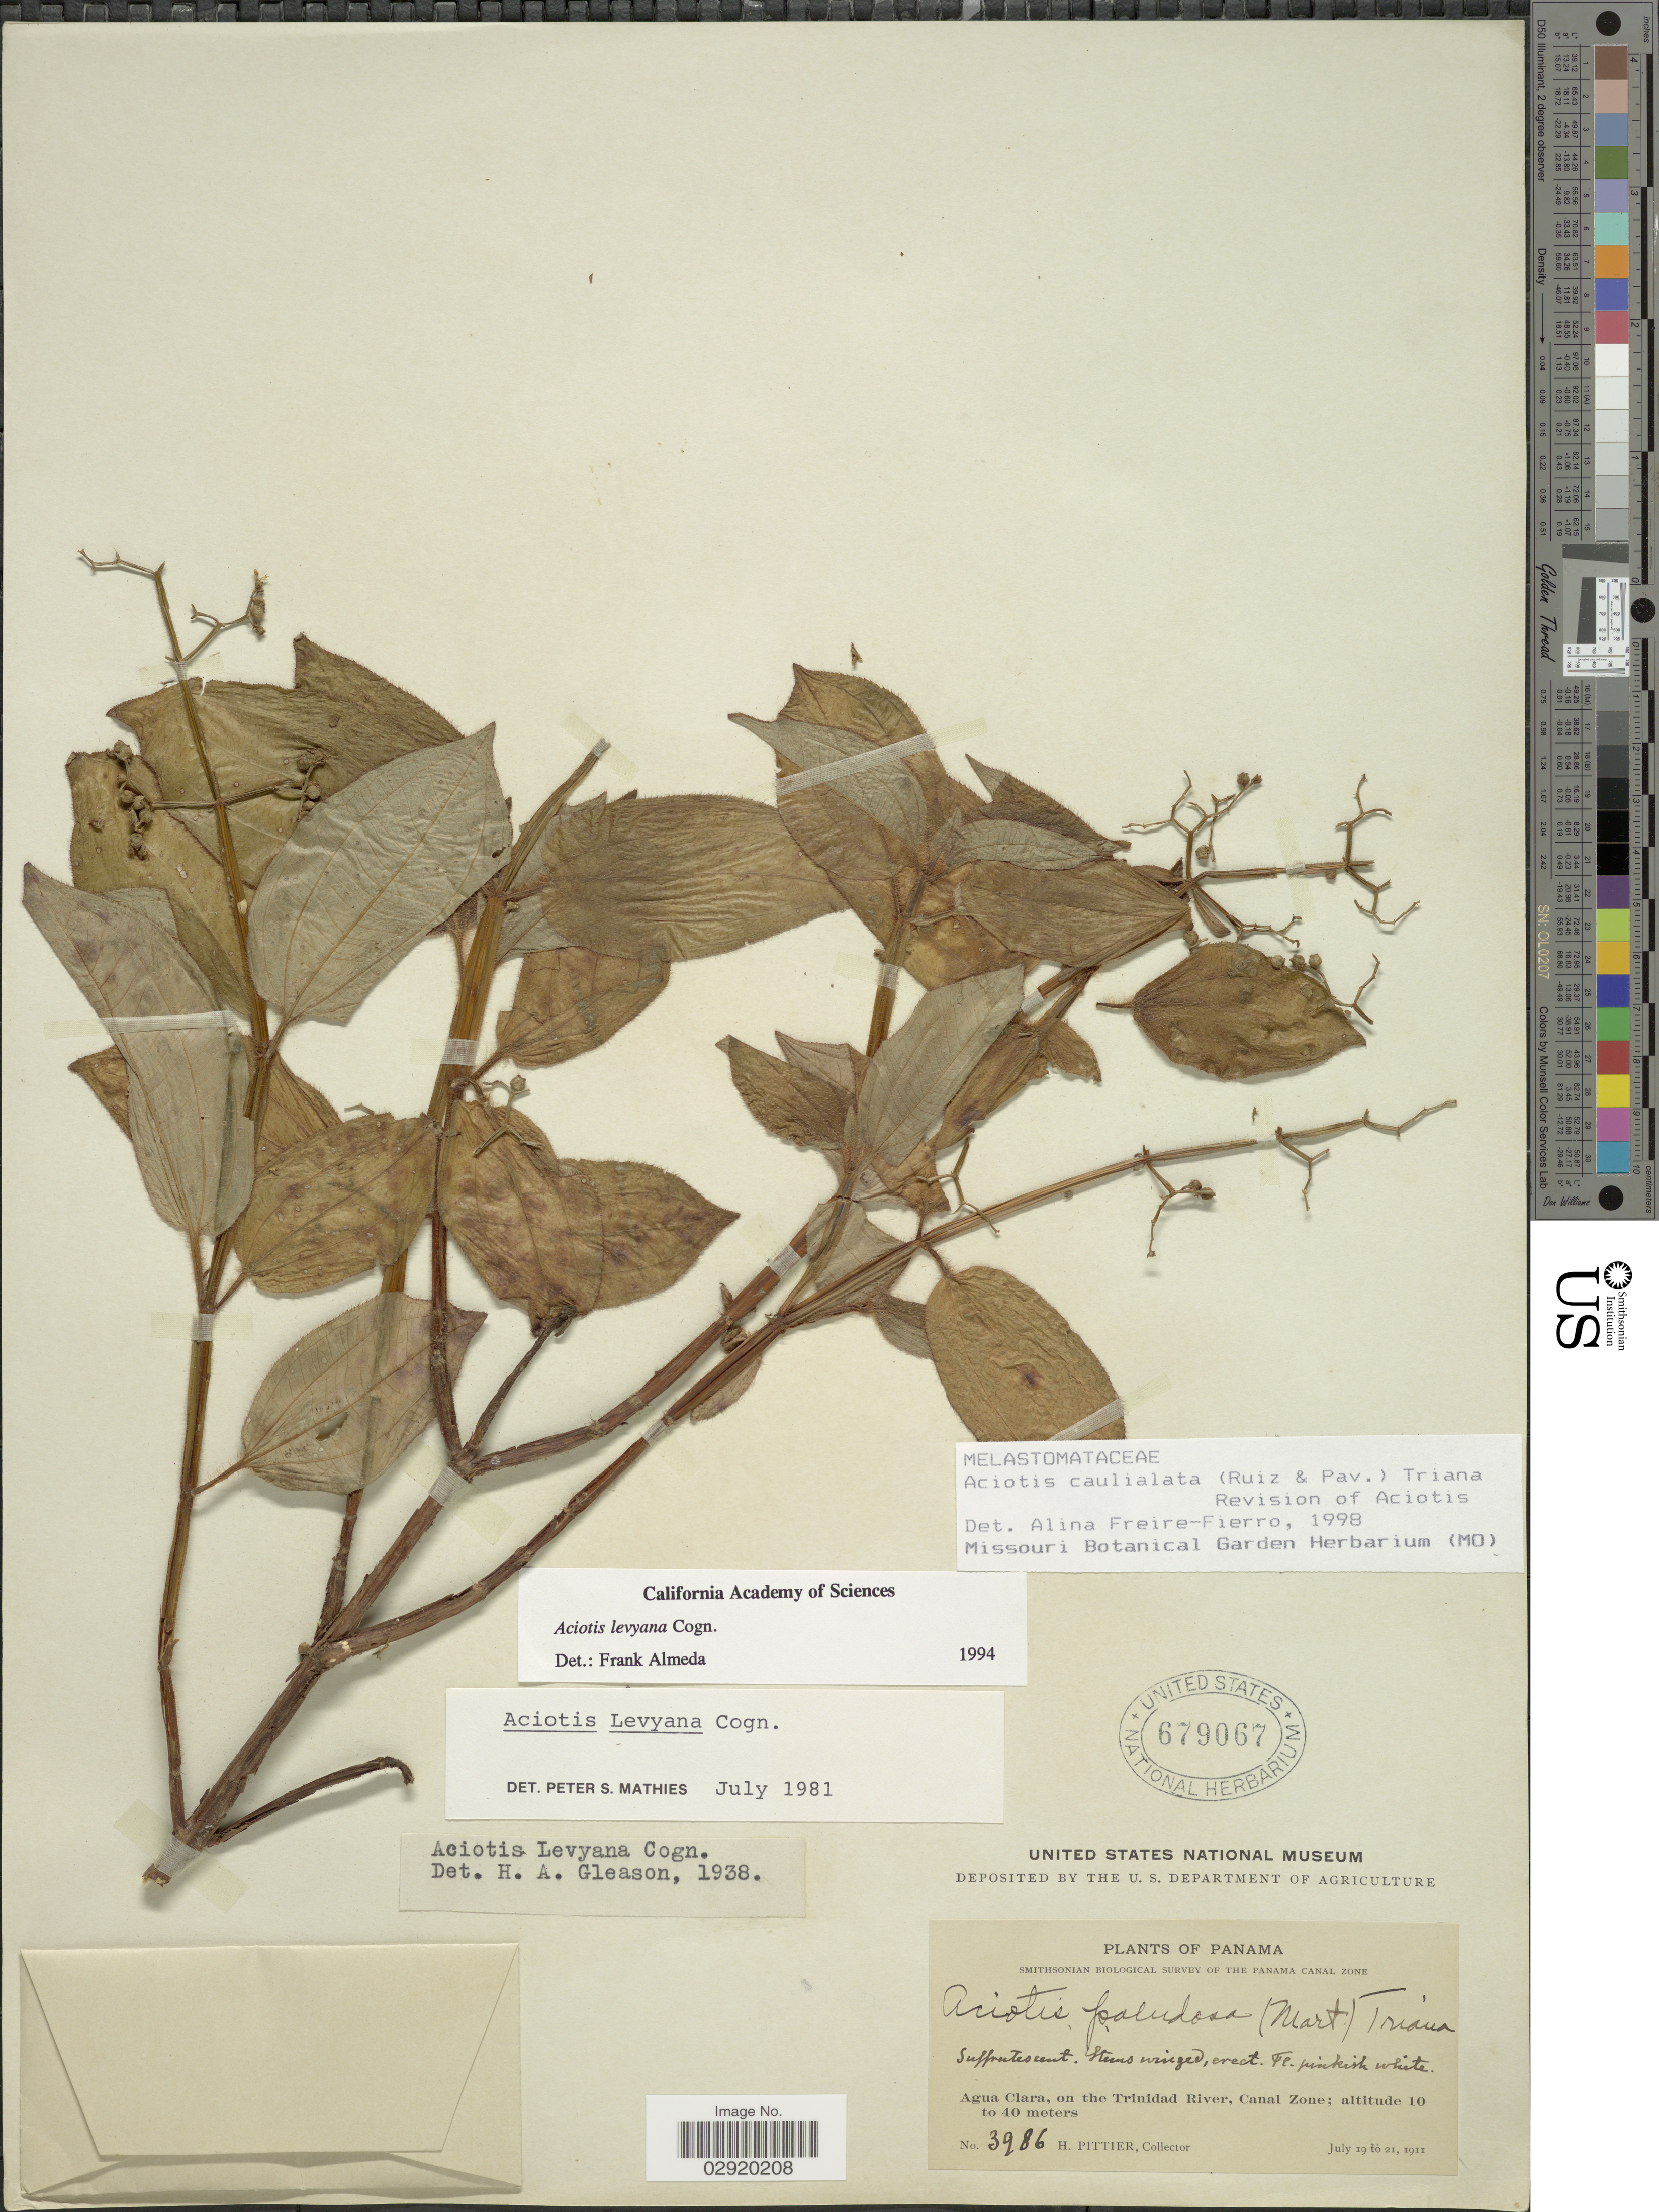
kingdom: Plantae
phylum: Tracheophyta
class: Magnoliopsida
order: Myrtales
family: Melastomataceae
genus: Aciotis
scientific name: Aciotis rubricaulis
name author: (Mart. ex DC.) Triana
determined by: Nunes da Silva, Diego, (RB), Jardim Botanico do Rio de Janeiro - Herbario (BRAZIL)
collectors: H. F. Pittier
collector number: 3986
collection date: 1911-07-19/1911-07-21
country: Panama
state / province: Colón / Panamá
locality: Agua Clara, on the Trinidad River, Canal Zone.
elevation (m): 10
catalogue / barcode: US 679067